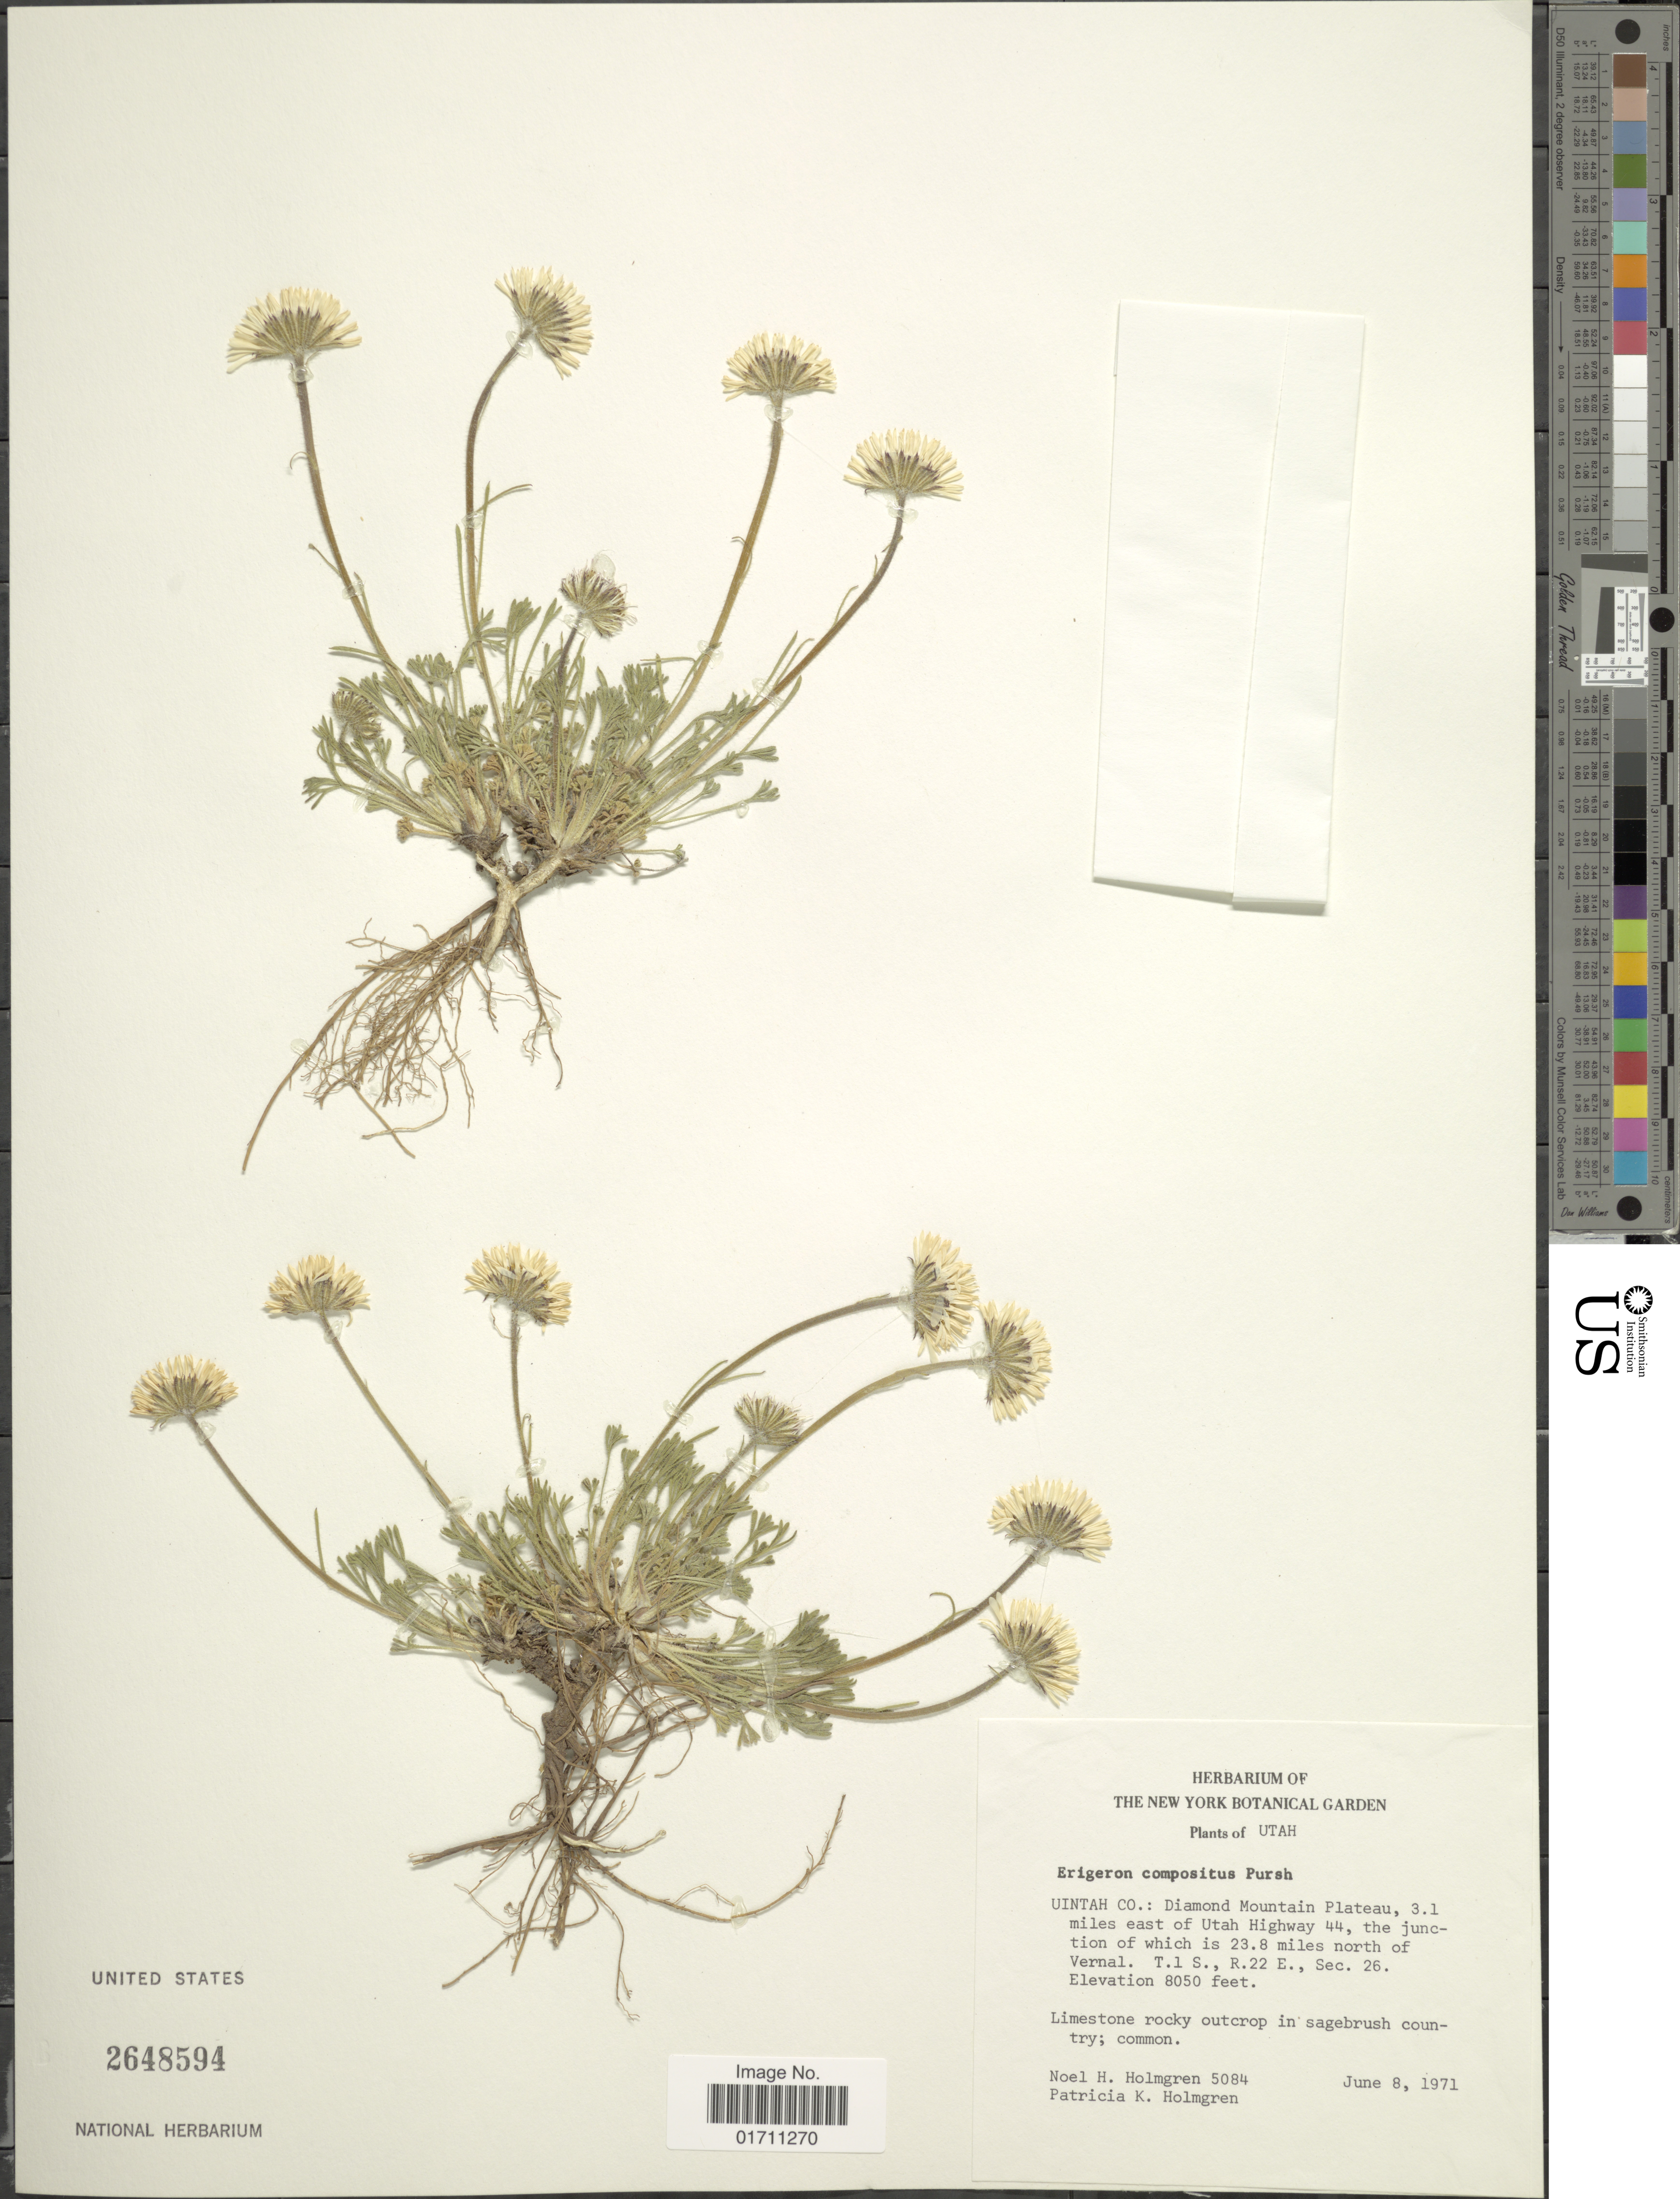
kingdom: Plantae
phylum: Tracheophyta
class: Magnoliopsida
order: Asterales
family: Asteraceae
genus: Erigeron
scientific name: Erigeron compositus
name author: Pursh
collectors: N. H. Holmgren & P. K. Holmgren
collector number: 5084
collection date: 1971-06-08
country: United States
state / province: Utah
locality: Uintah Co: Diamond Mountain Plateau, 3.1 miles east of Utah Highway 44, the junction of which is 23.8 miles north of Vernal. T.I.S., R.22 E., Sec. 26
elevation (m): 2454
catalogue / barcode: US 2648594